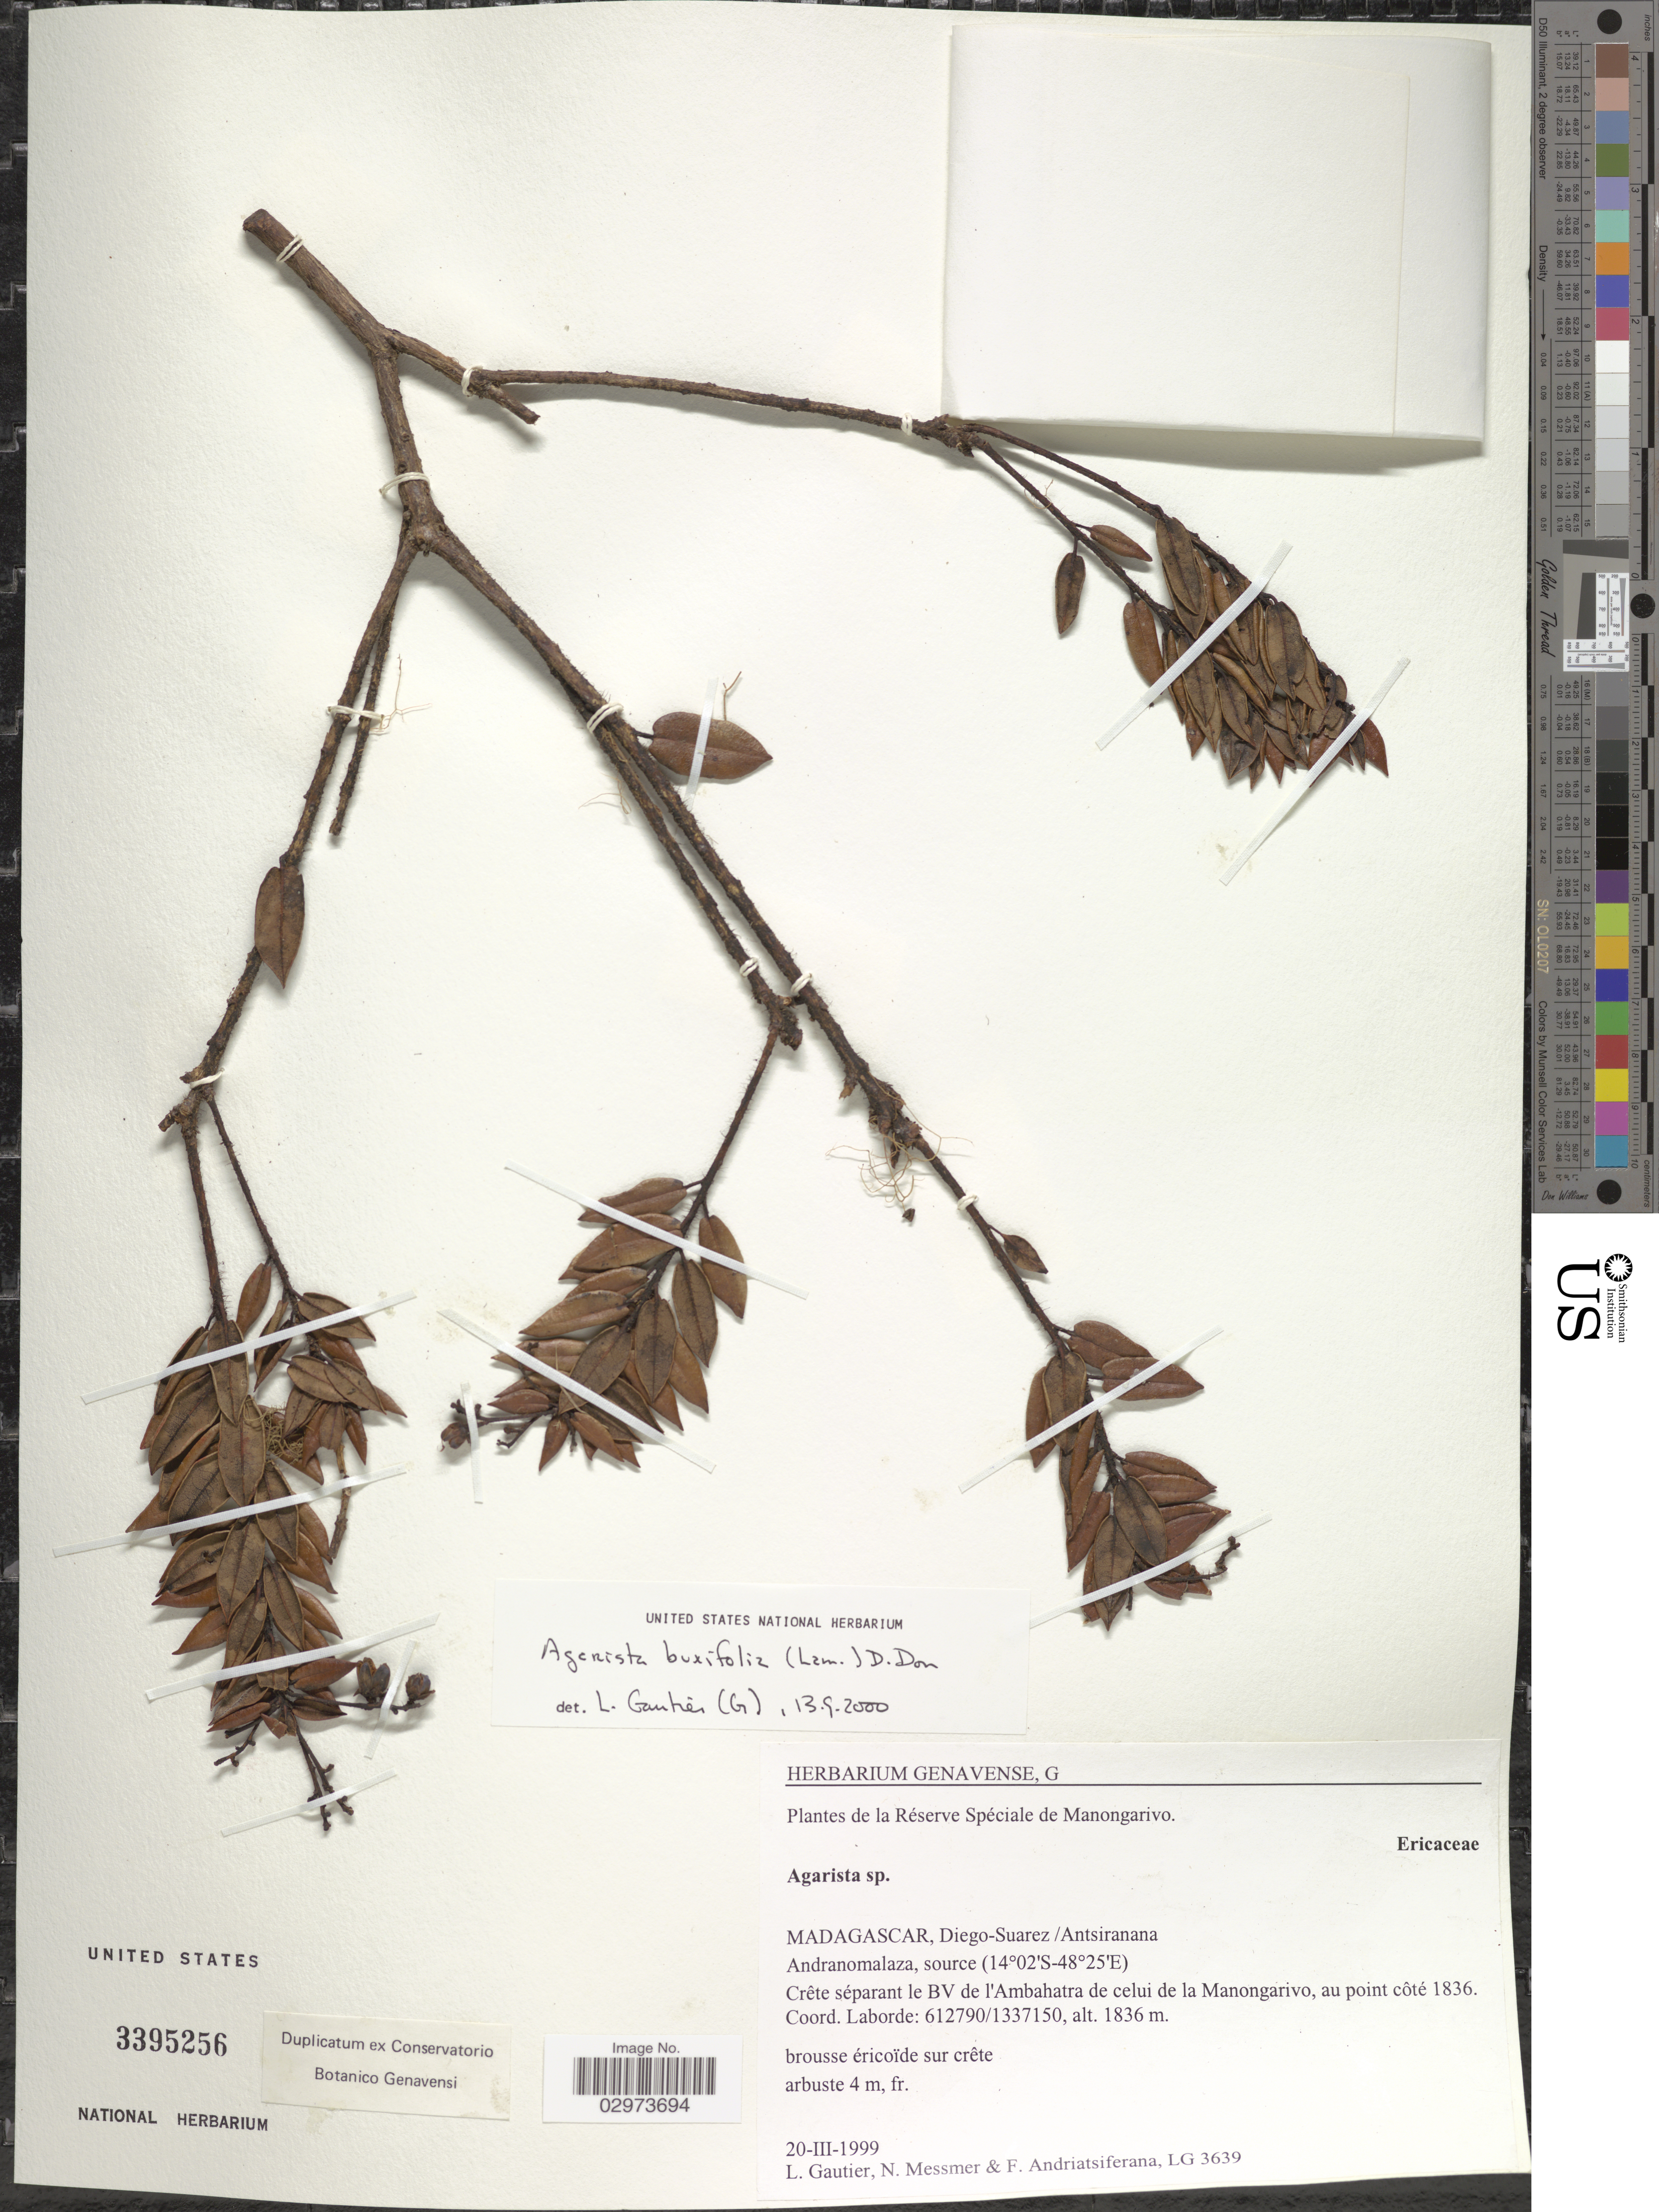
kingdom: Plantae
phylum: Tracheophyta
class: Magnoliopsida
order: Ericales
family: Ericaceae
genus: Agarista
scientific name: Agarista buxifolia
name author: (Lam.) G. Don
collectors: L. Gautier, N. Messmer & F. Andriatsiferana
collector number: LG 3639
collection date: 1999-03-20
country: Madagascar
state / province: Diana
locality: Réserve Spéciale de Manongarivo. Diego-Suarez/Antsiranana. Andranomalaza, Crête séparant le BV de l'Ambahatra de celui de la Manongarivo, au point côte 1836.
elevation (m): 1836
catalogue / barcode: US 3395256